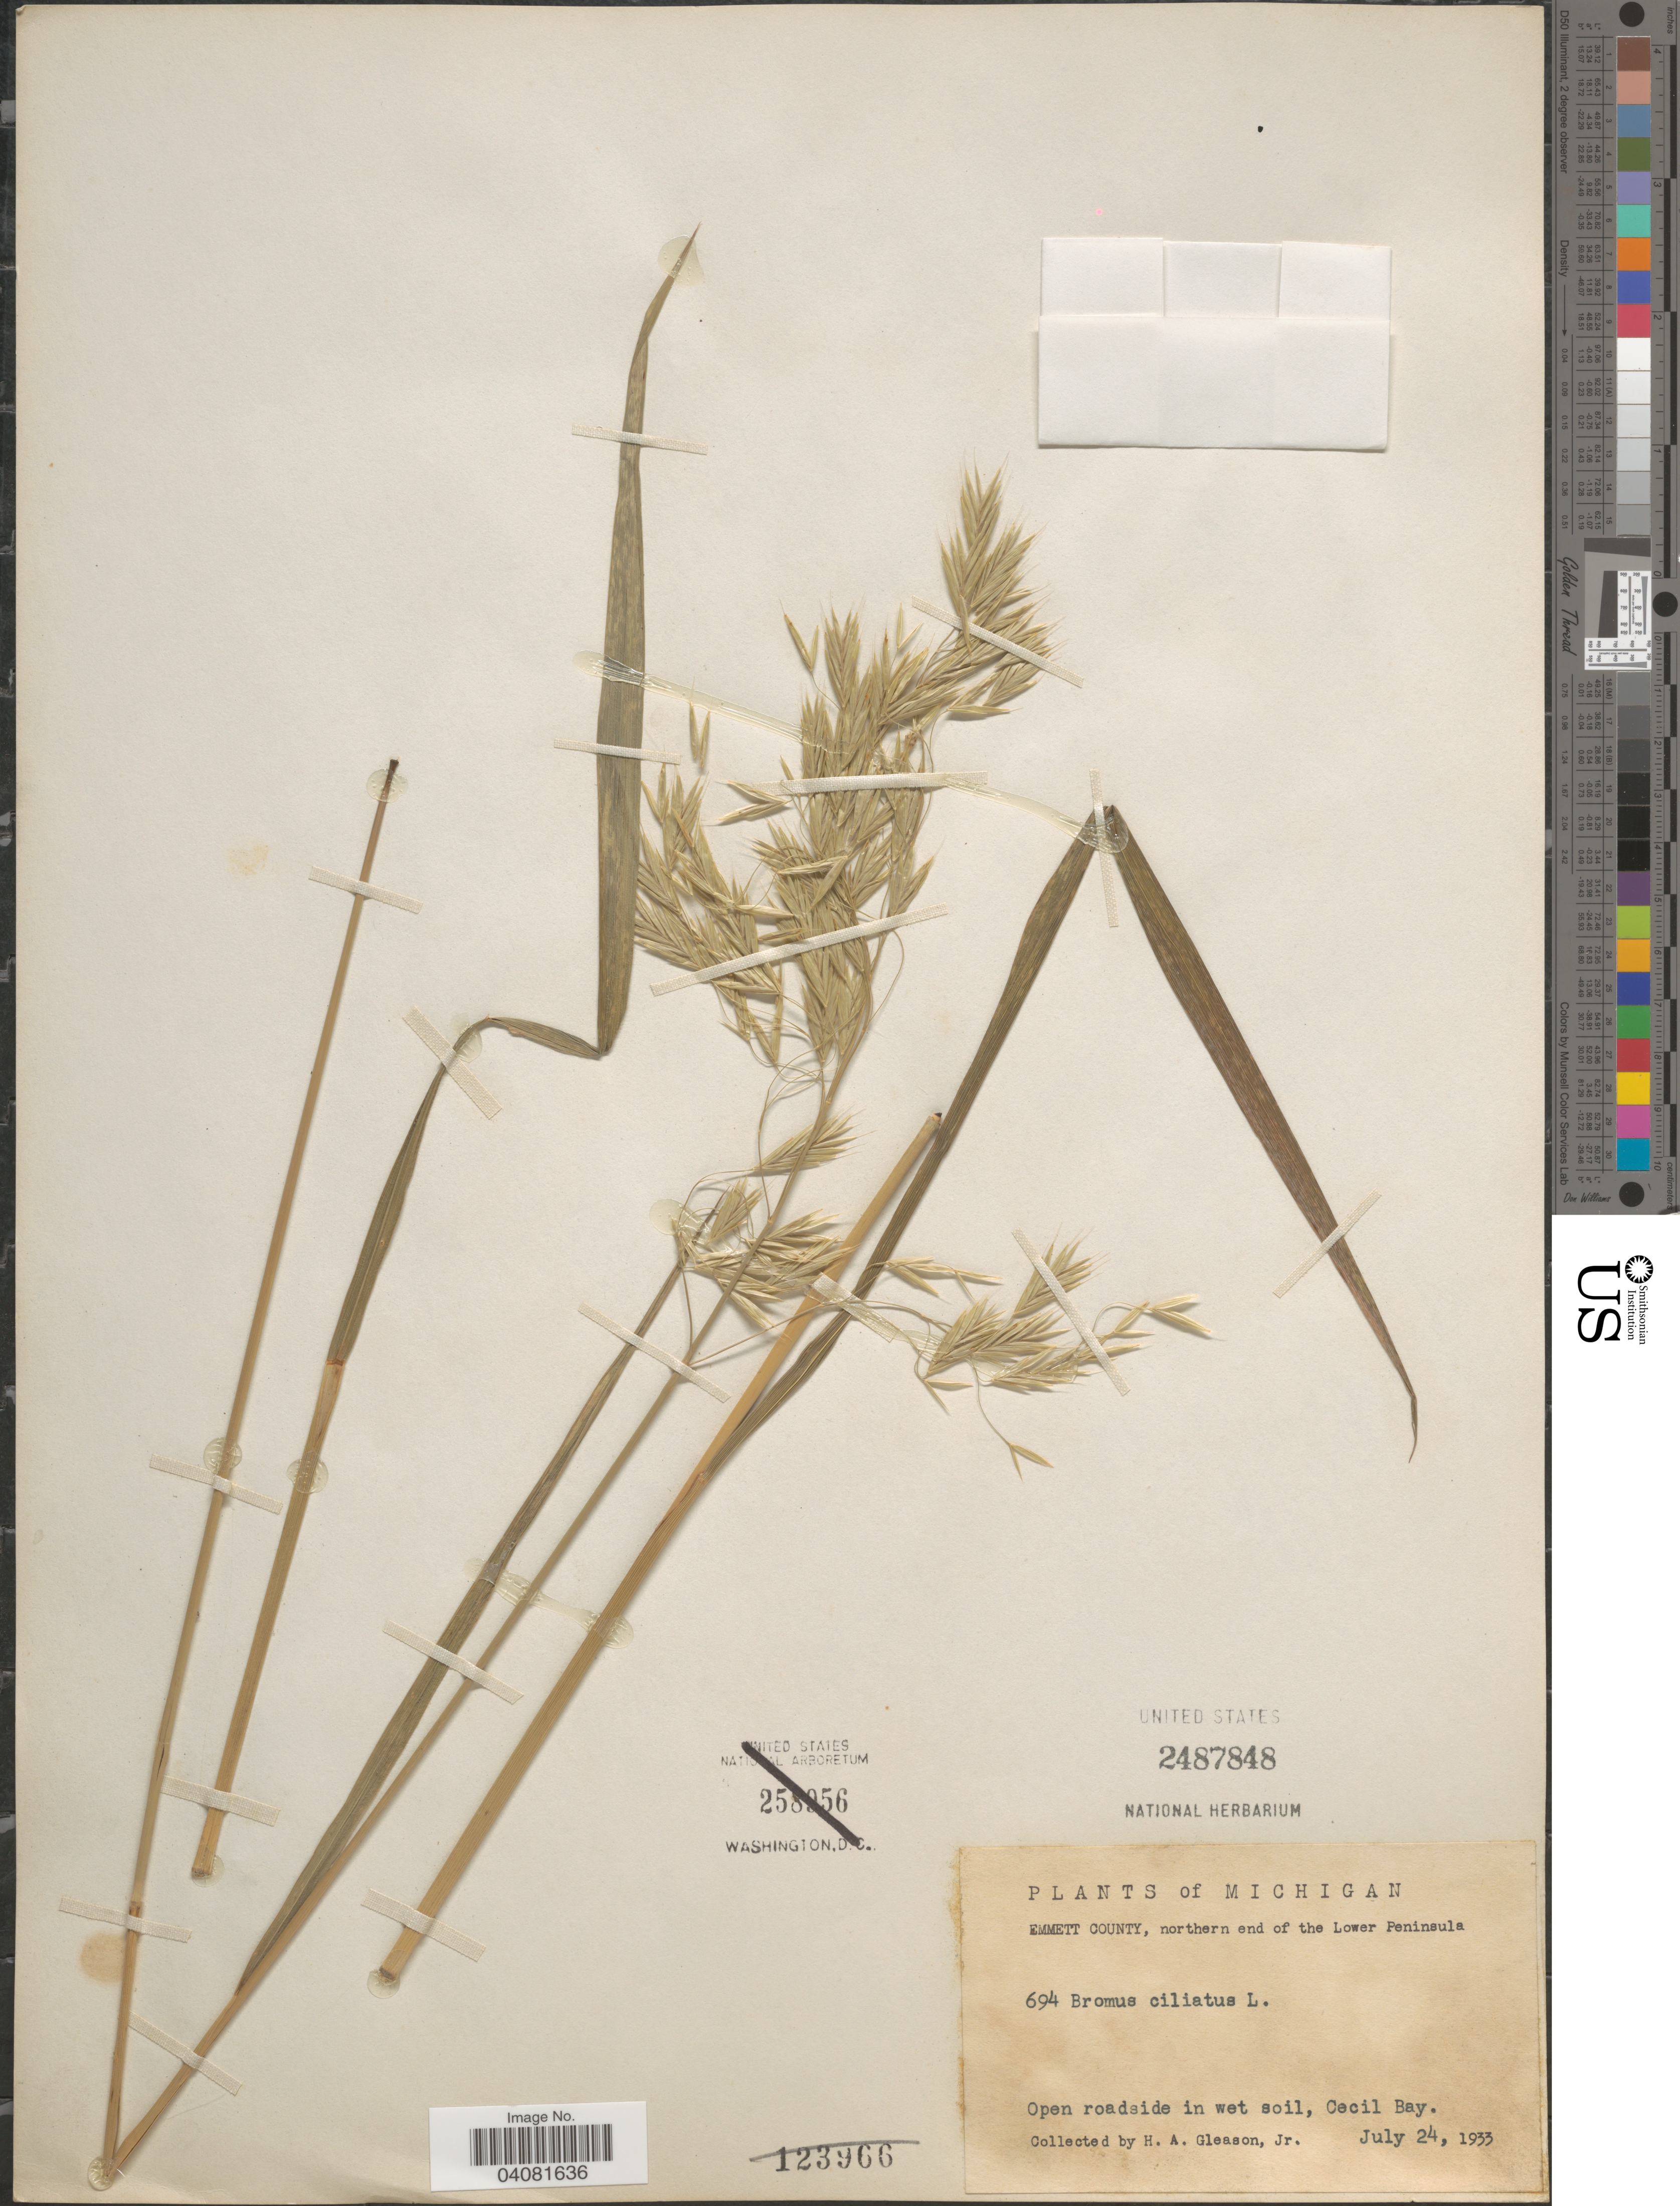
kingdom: Plantae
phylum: Tracheophyta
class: Liliopsida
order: Poales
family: Poaceae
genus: Bromus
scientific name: Bromus ciliatus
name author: L.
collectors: H. A. Gleason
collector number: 694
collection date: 1933-07-24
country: United States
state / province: Michigan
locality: Emmett County, northern end of the Lower Peninsula. Cecil Bay.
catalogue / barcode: US 2487848